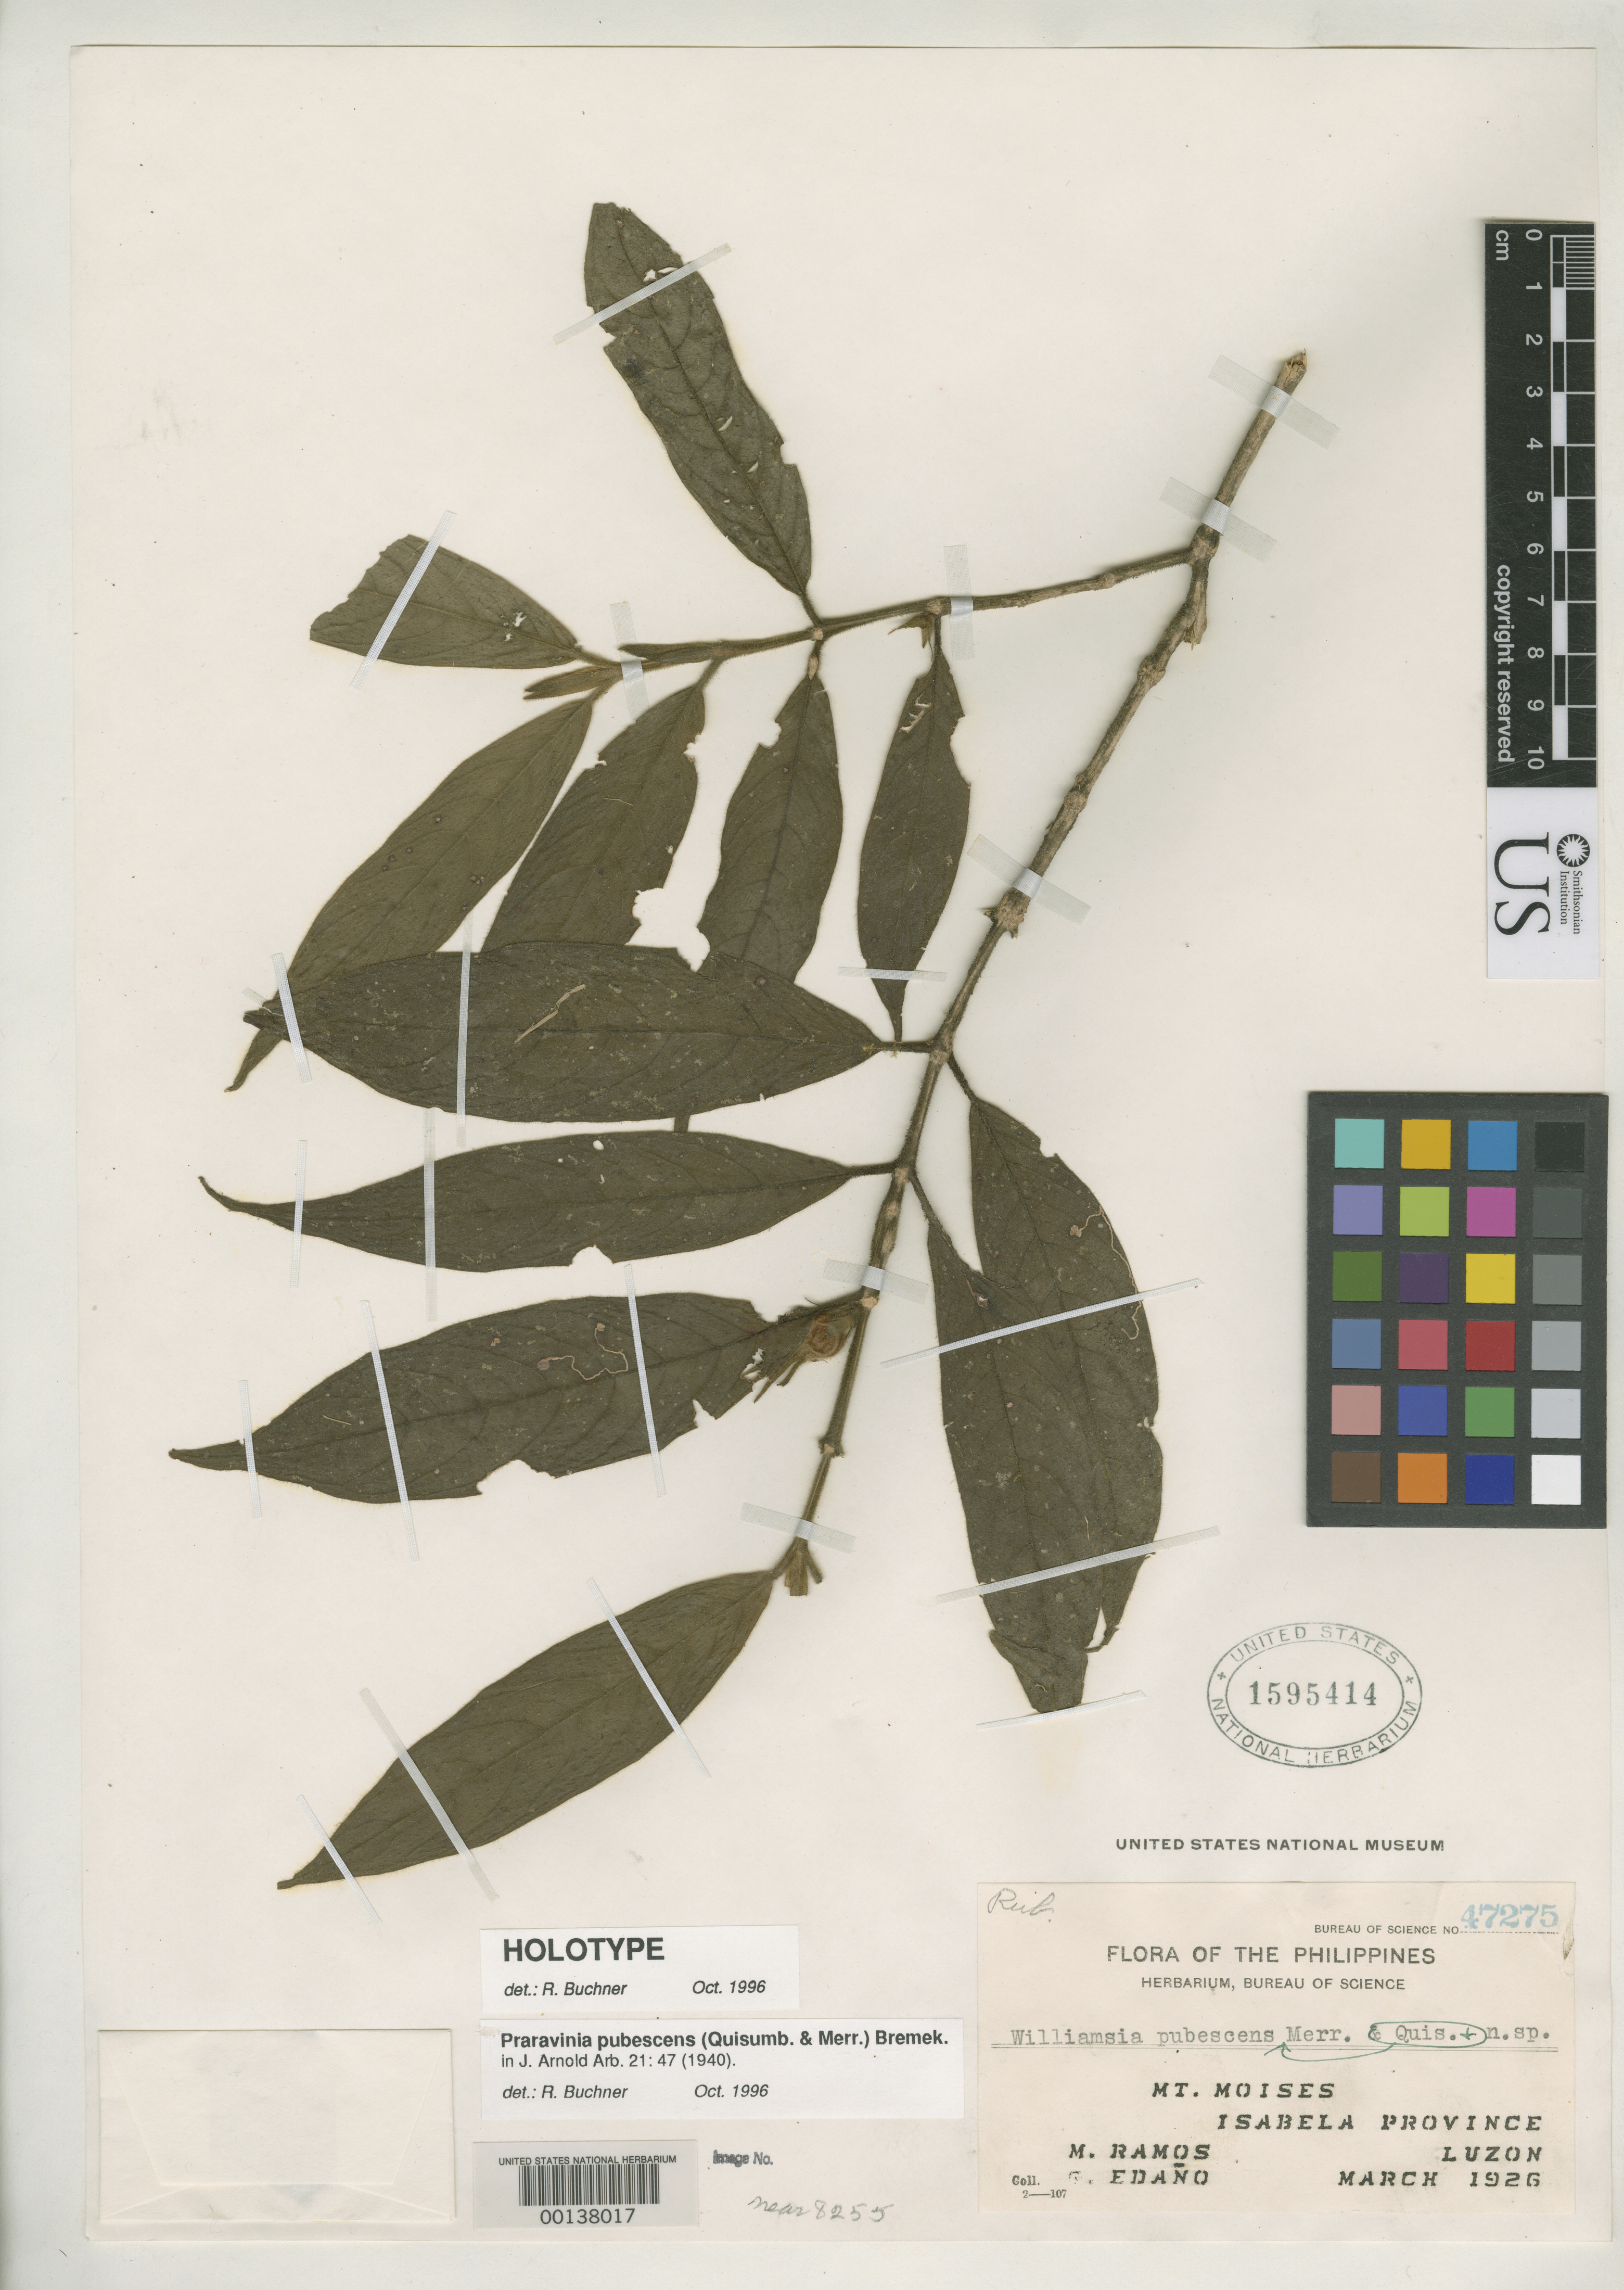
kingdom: Plantae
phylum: Tracheophyta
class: Magnoliopsida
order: Gentianales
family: Rubiaceae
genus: Williamsia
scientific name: Williamsia pubescens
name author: Quisumb. & Merr.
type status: Type Collection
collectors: M. Ramos & G. E. Edaño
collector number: Bur. Sci. 47275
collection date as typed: Mar 1926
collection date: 1926-03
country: Philippines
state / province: Cagayan Valley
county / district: Isabela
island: Luzon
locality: Mt. Moises.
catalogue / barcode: US 1595414